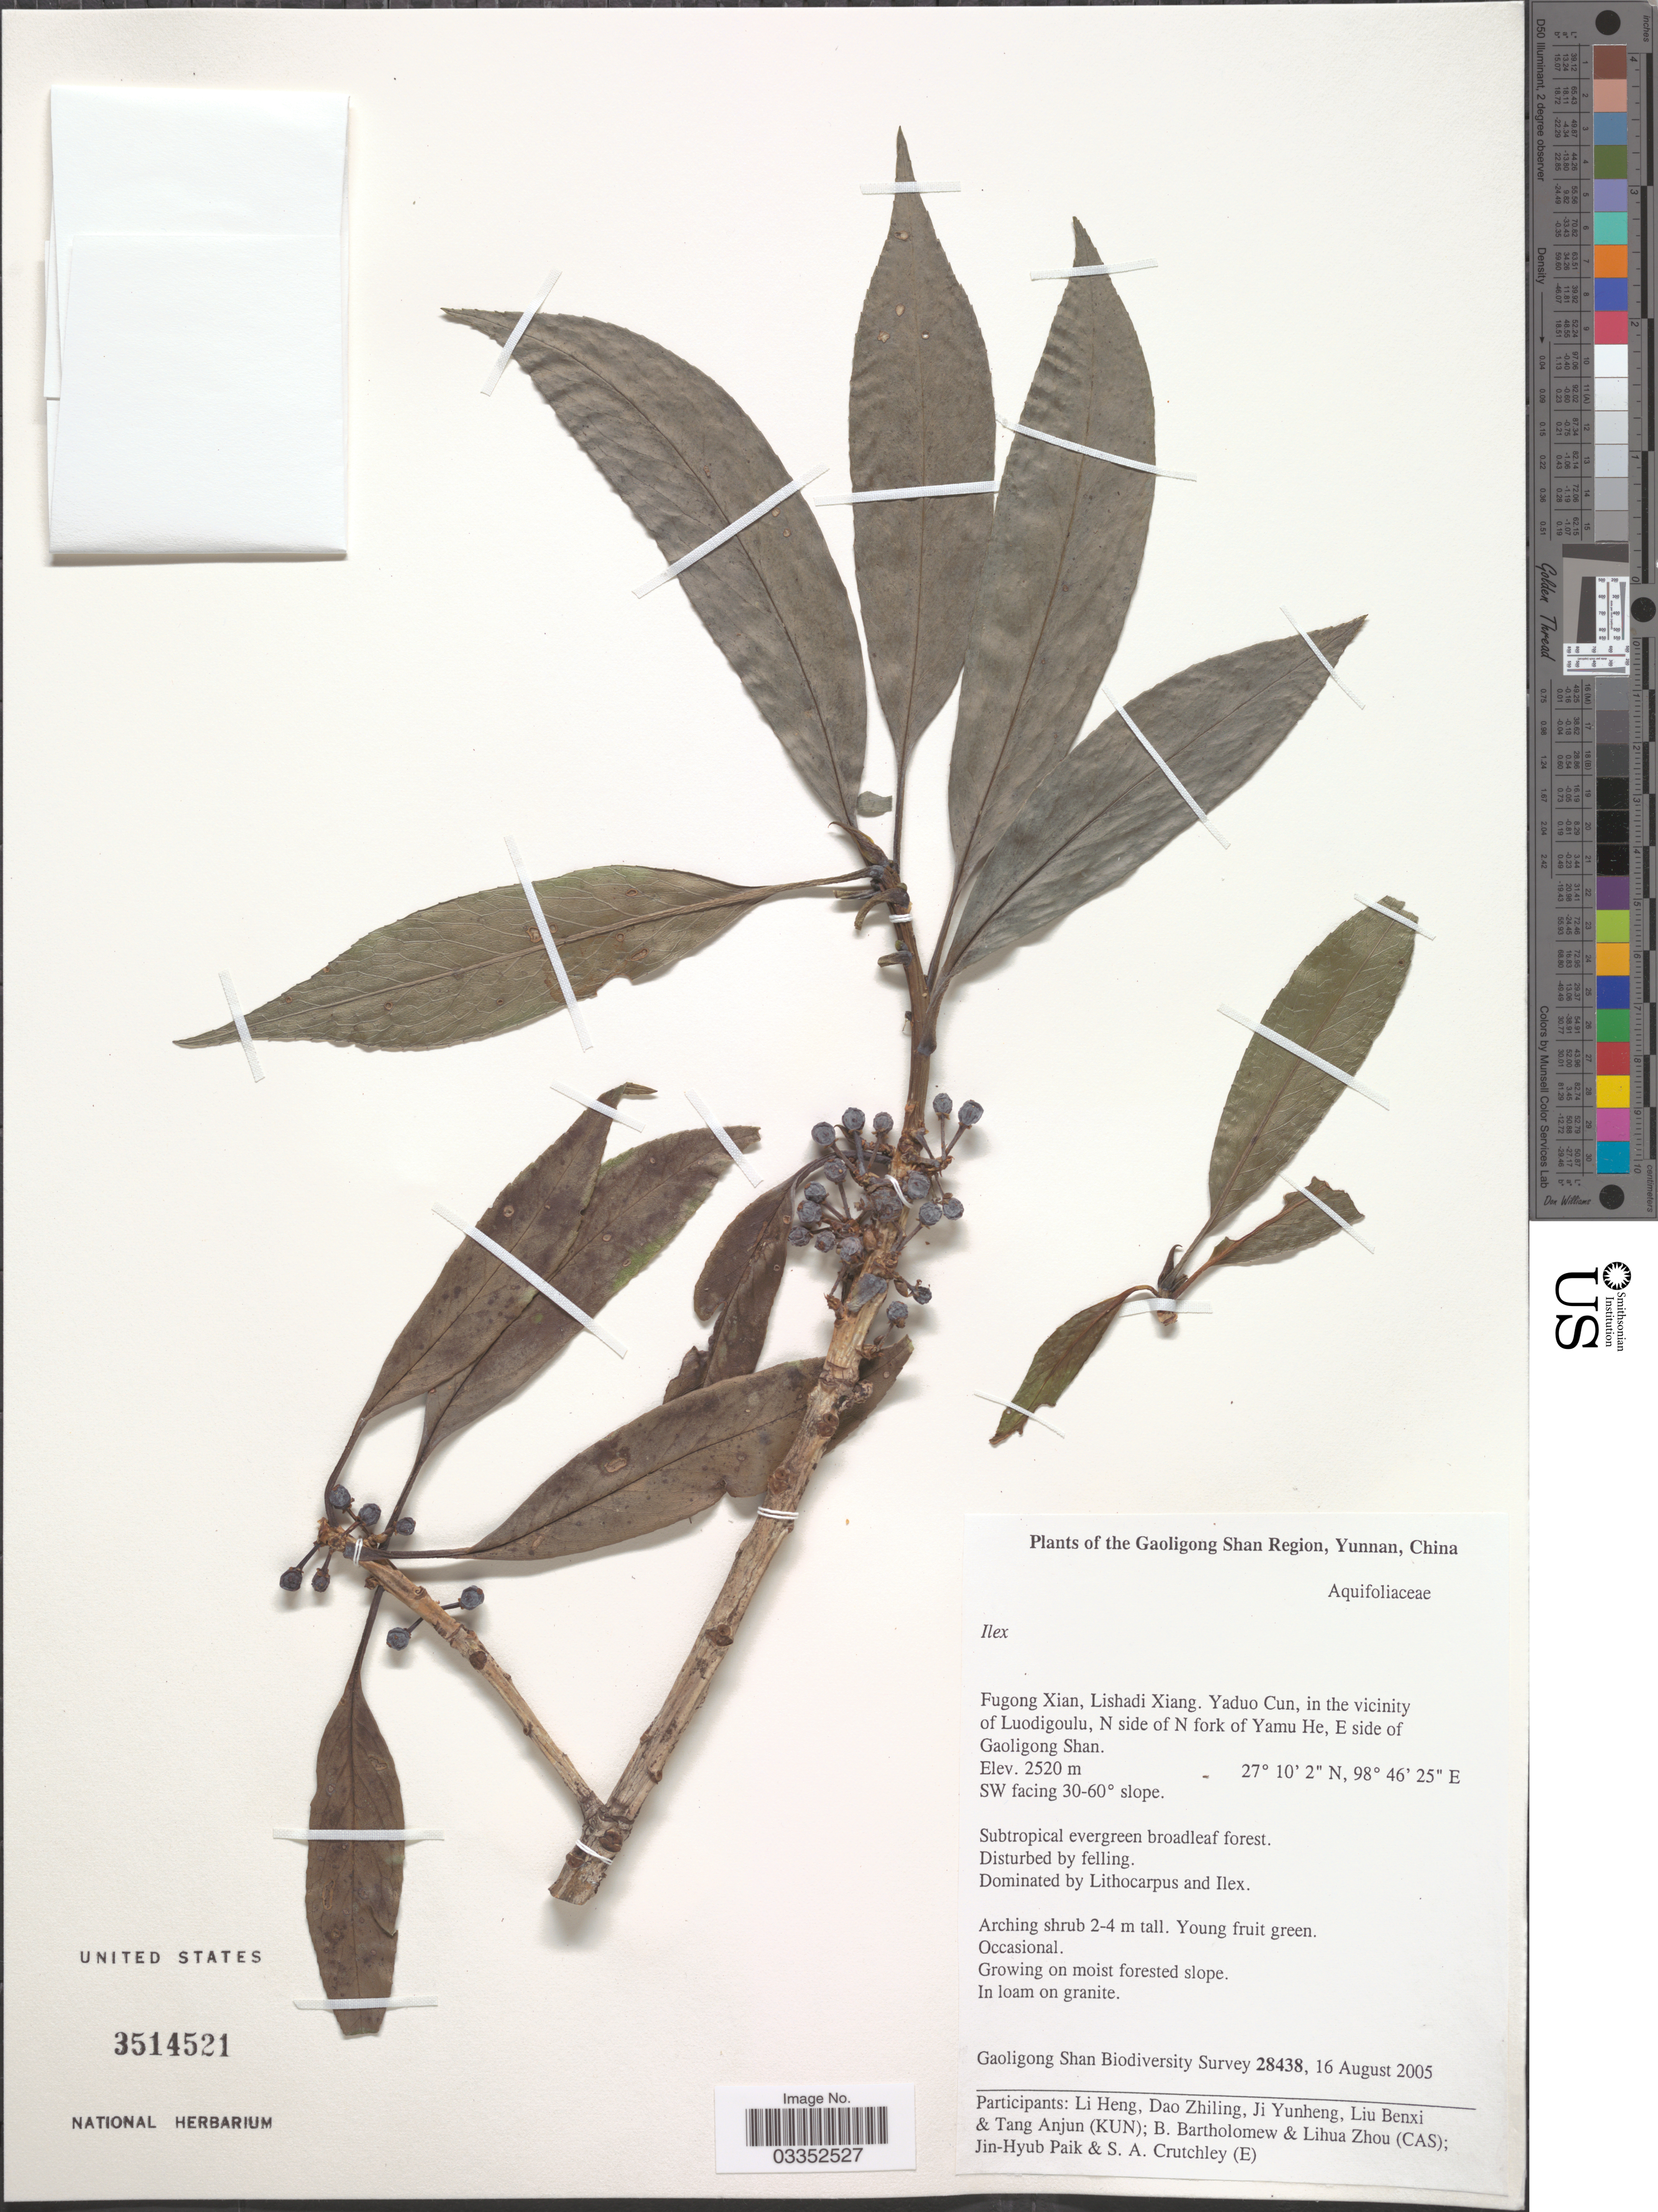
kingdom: Plantae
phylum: Tracheophyta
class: Magnoliopsida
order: Aquifoliales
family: Aquifoliaceae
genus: Ilex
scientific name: Ilex sp.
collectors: Gaoligong Shan Biodiversity Survey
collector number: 28438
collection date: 2005-08-16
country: China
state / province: Yunnan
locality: Gaoligong Shan Region, Fugong Xian, Lishadi Xiang. Yaduo Cun, in the vicinity of Luodigoulu, N side of N fork of Yamu He, E side of Gaoligong Shan, SW facing 30-60° slope.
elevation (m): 2520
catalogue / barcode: US 3514521